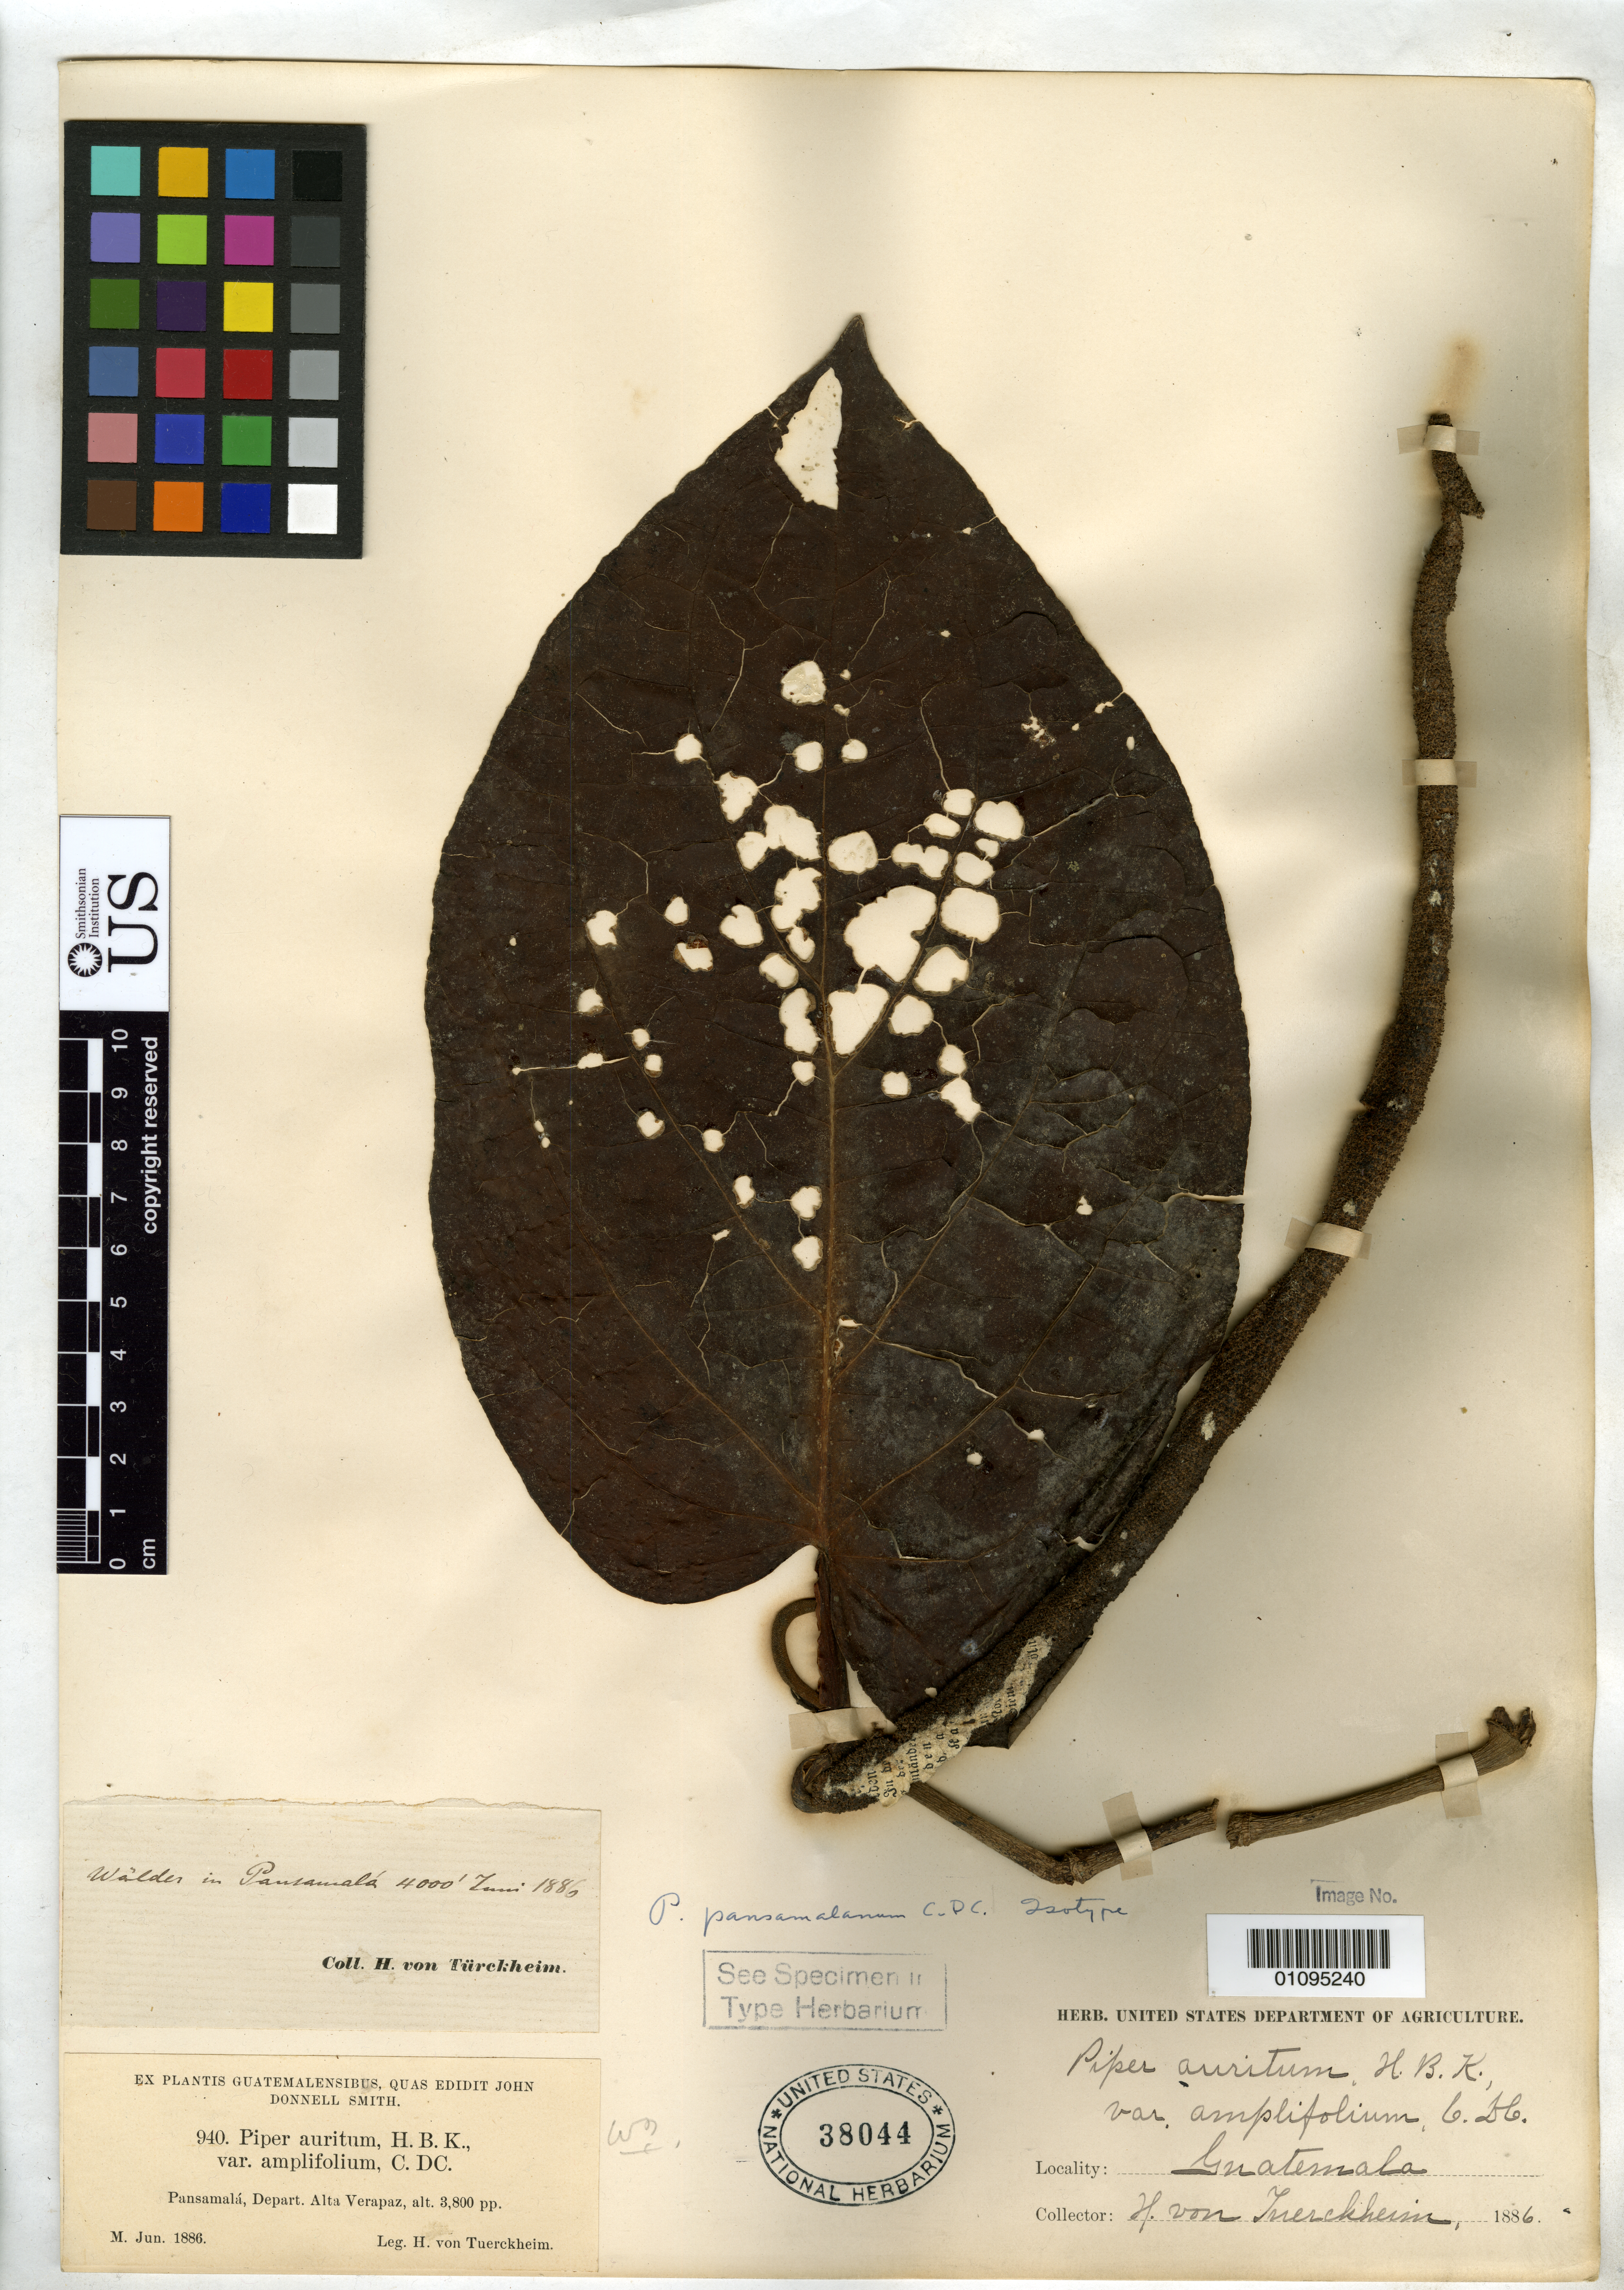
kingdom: Plantae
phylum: Tracheophyta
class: Magnoliopsida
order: Piperales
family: Piperaceae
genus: Piper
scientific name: Piper pansamalanum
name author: C. DC.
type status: Isosyntype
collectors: H. von Türckheim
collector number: s.n. (J.D.S. 940)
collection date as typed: Jun 1886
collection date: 1886-06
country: Guatemala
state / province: Alta Verapaz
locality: Pansamalá.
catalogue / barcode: US 38044